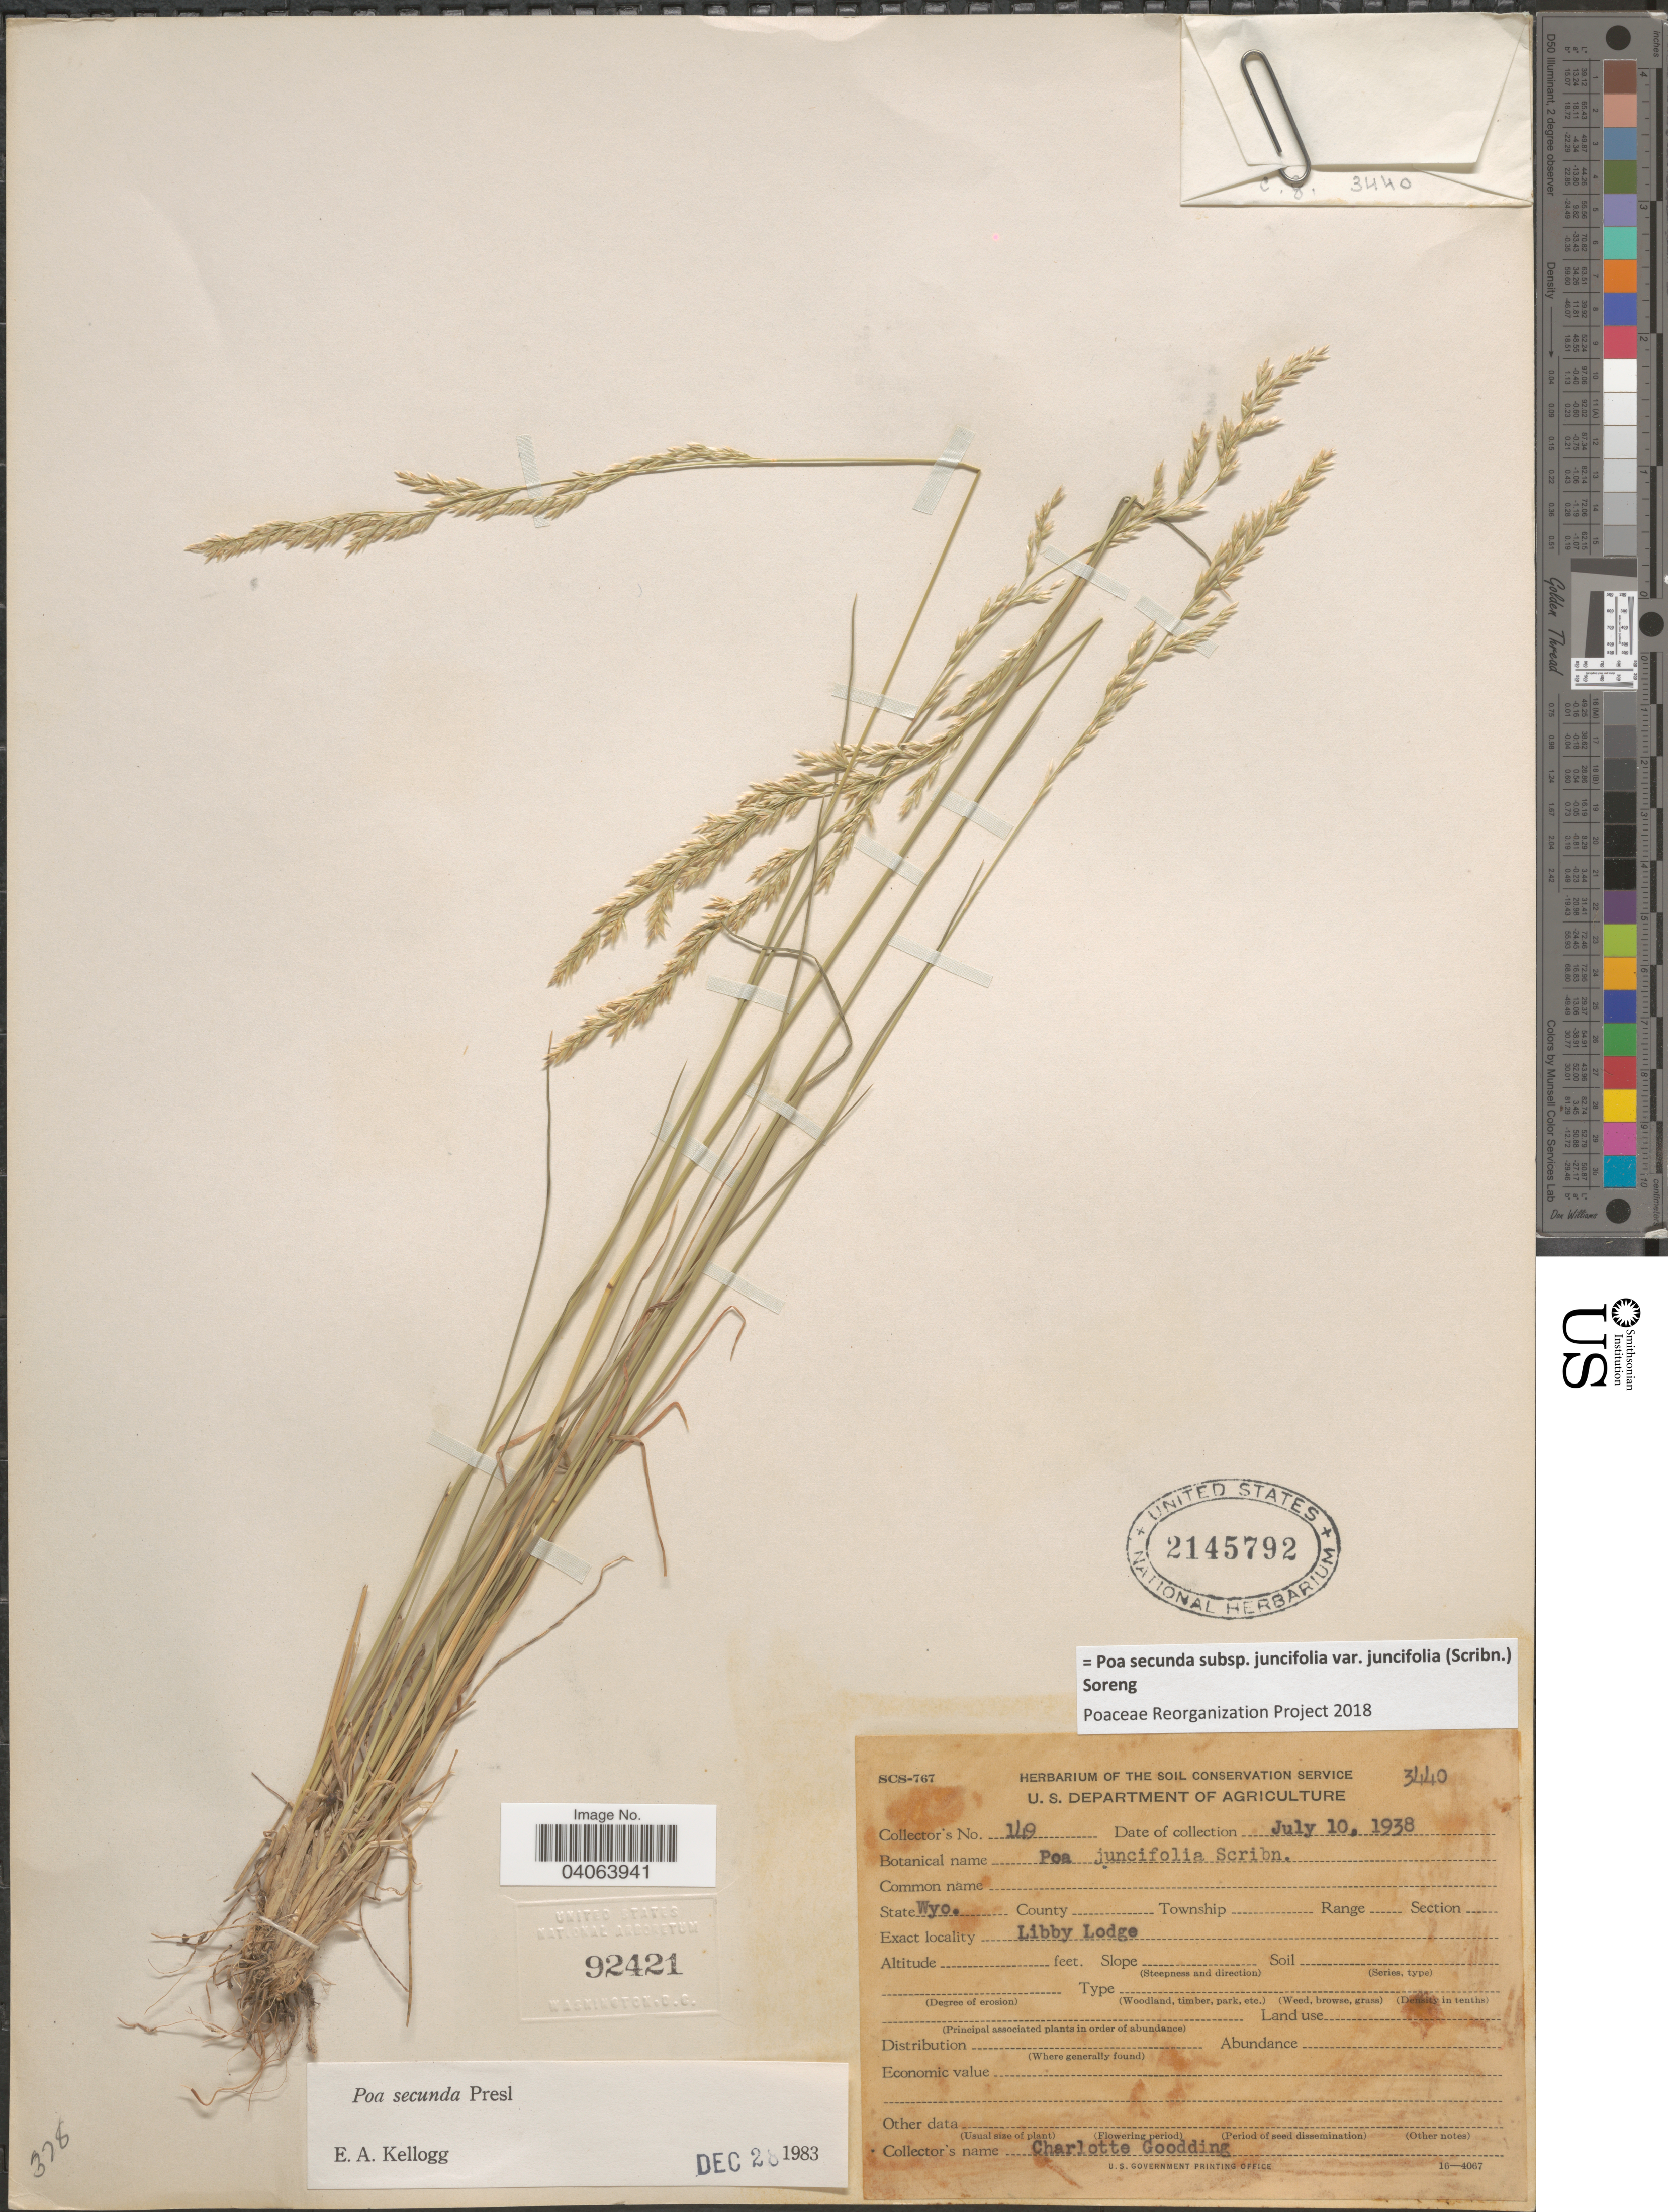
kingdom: Plantae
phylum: Tracheophyta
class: Liliopsida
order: Poales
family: Poaceae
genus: Poa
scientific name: Poa secunda subsp. juncifolia var. juncifolia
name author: (Scribn.) Soreng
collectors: C. Goodding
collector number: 149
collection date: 1938-07-10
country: United States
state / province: Wyoming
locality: Libby Lodge.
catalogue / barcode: US 2145792